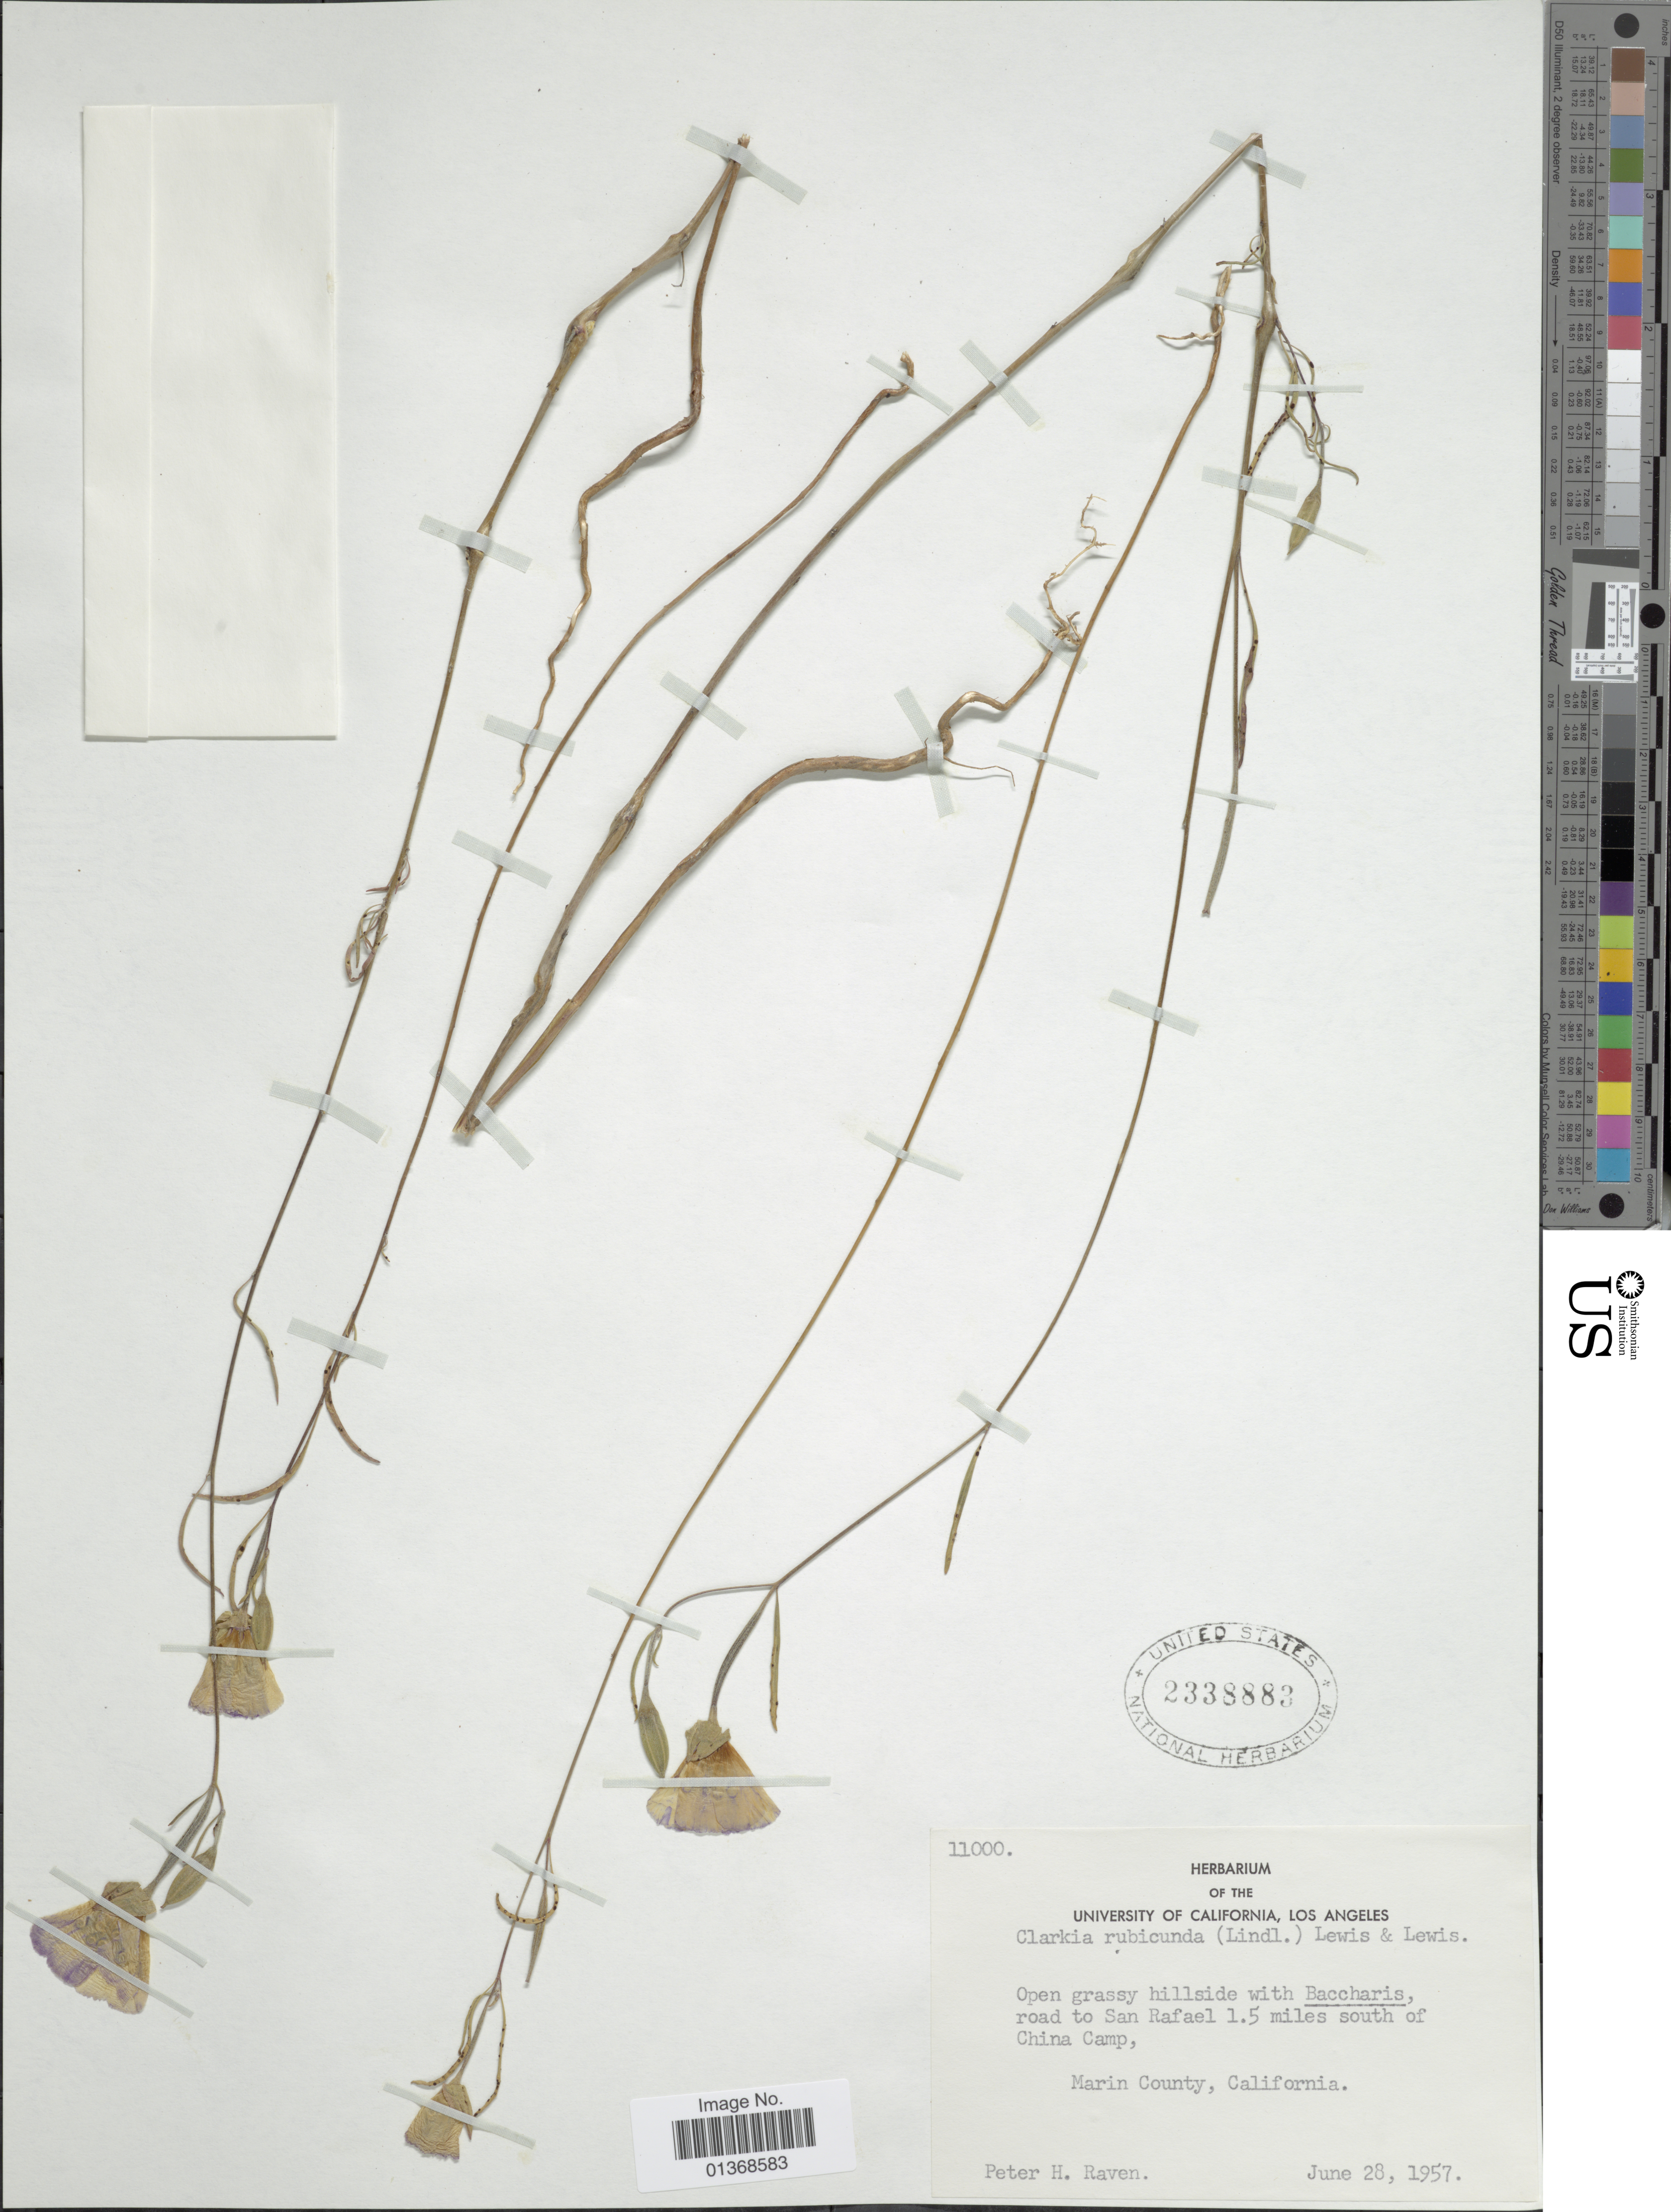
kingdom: Plantae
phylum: Tracheophyta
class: Magnoliopsida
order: Myrtales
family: Onagraceae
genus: Clarkia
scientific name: Clarkia rubicunda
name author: (Lindl.) F. H. Lewis & M.R. Lewis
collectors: P. H. Raven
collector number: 11000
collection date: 1957-06-28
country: United States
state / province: California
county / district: Marin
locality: Open grassy hillside with Baccharis, road to San Rafael 1.5 miles south of China Camp, Marin County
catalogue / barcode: US 2338883